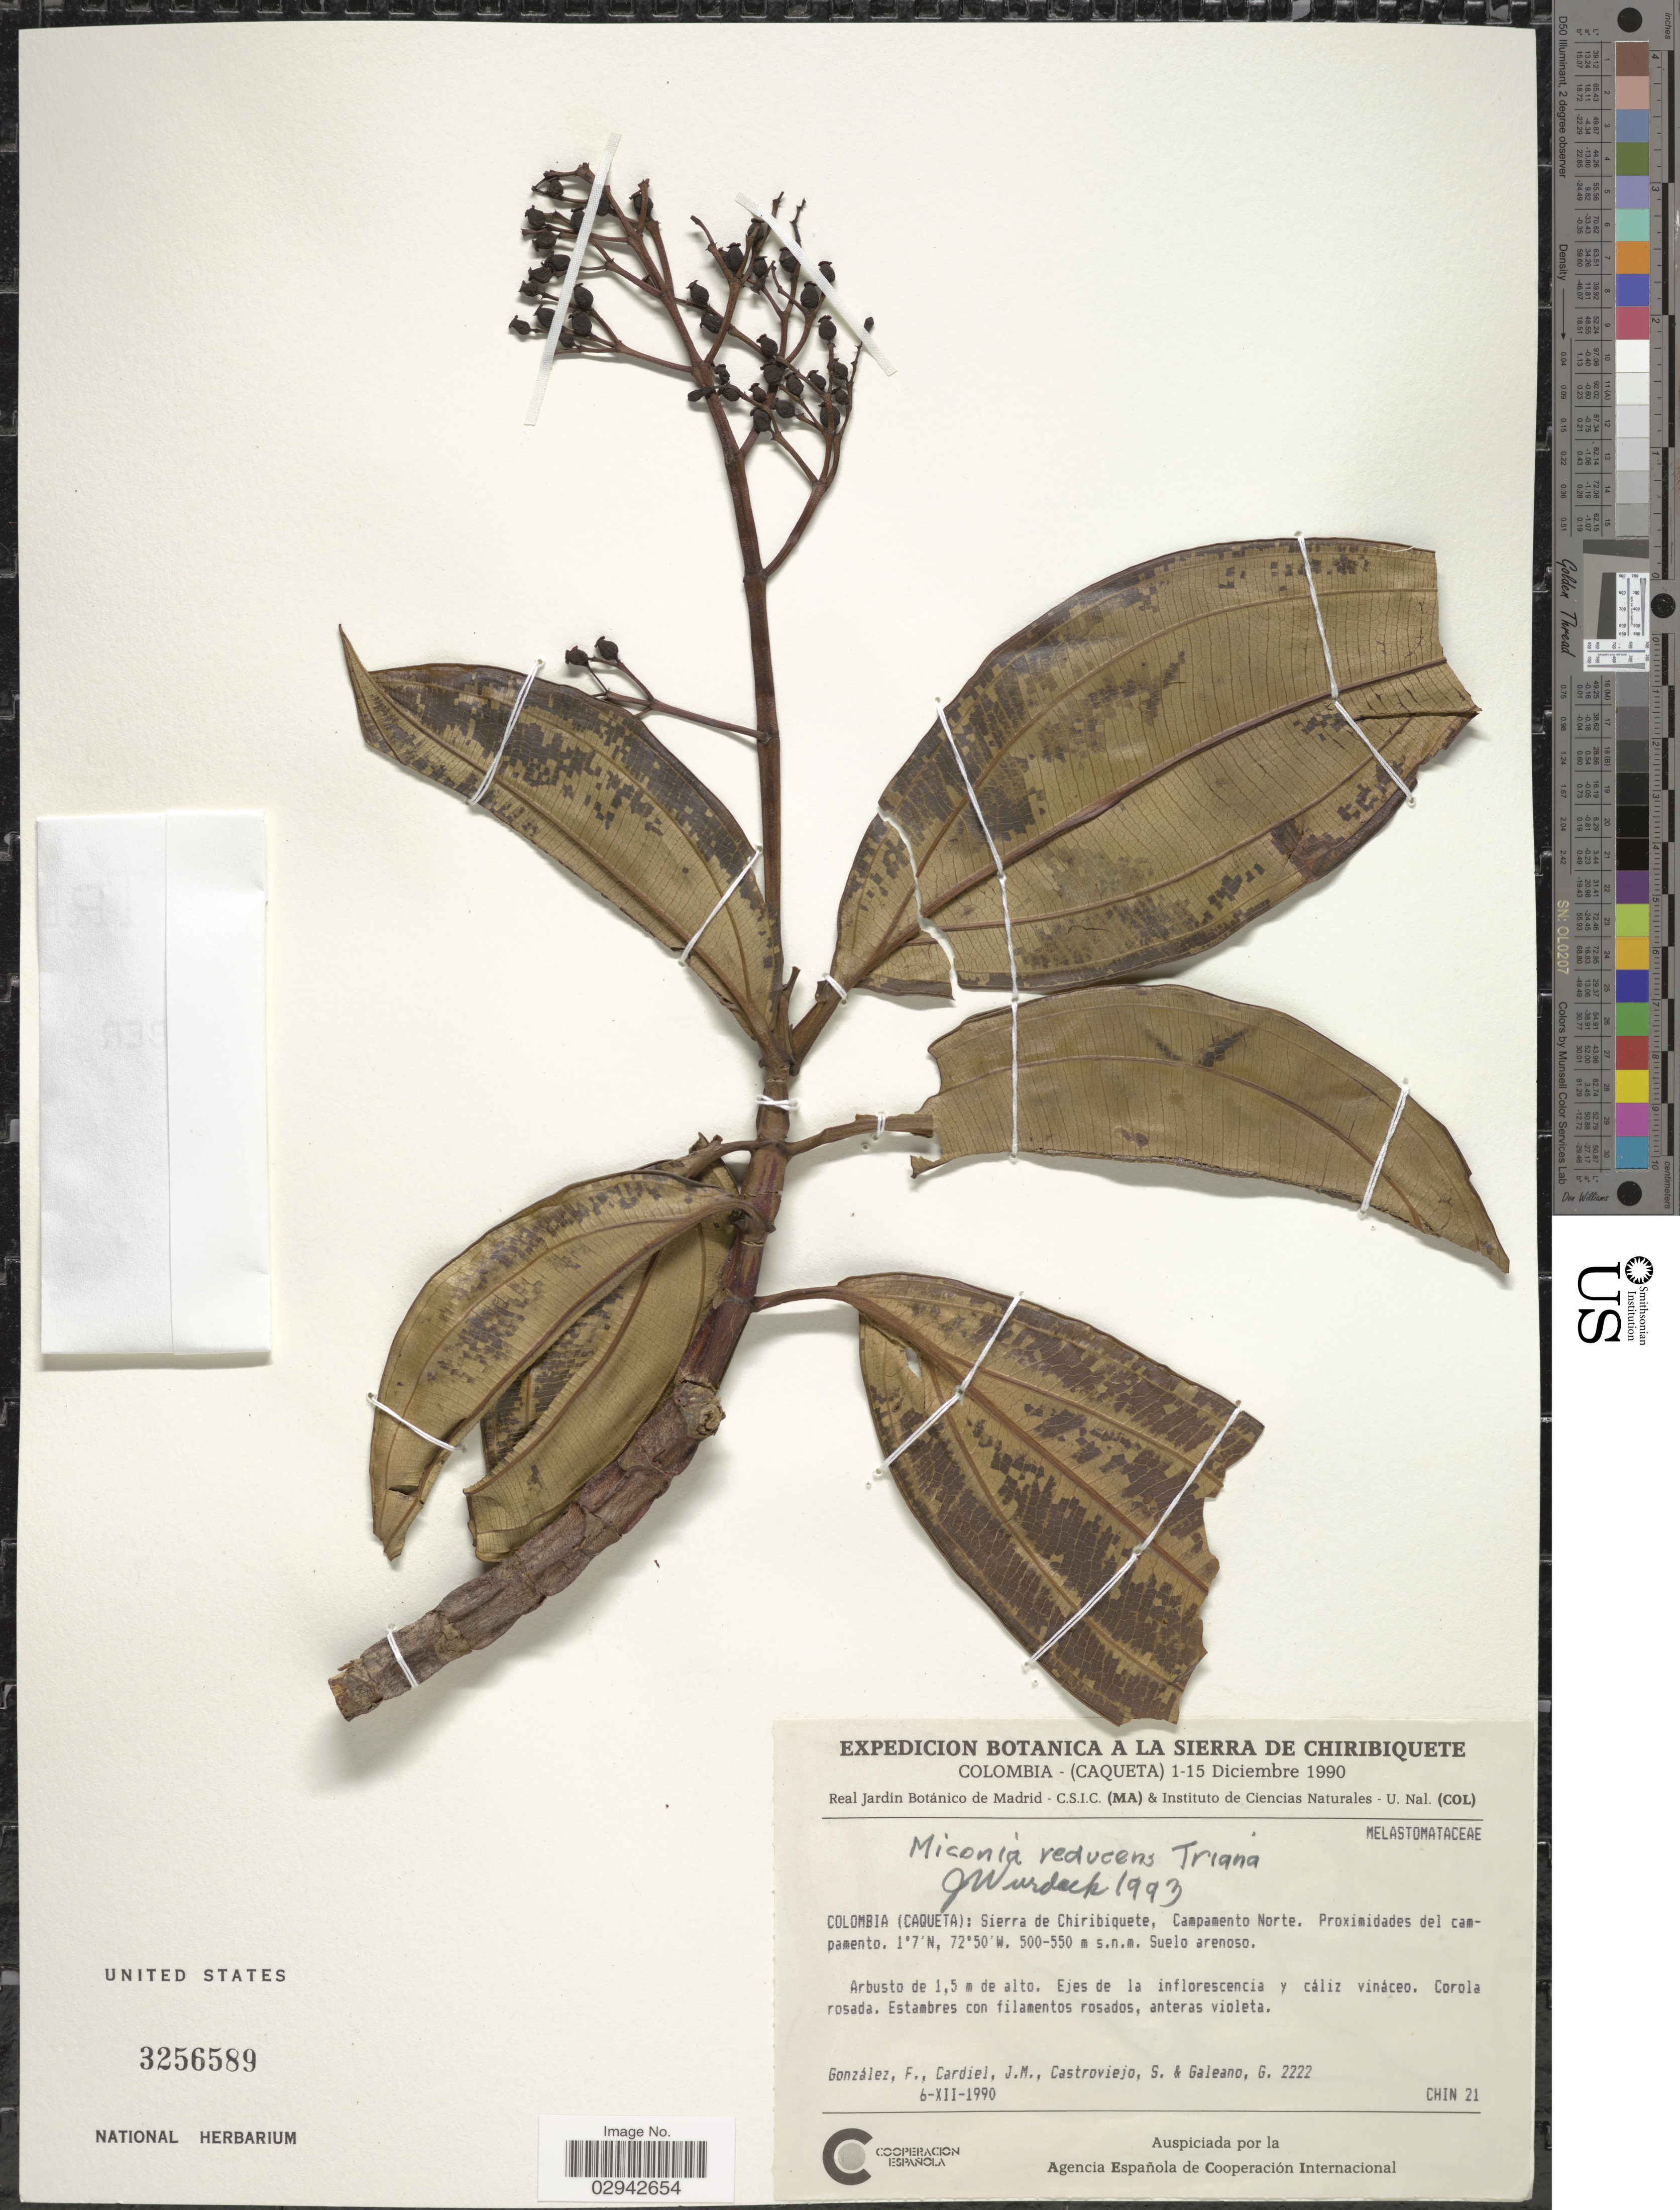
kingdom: Plantae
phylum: Tracheophyta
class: Magnoliopsida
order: Myrtales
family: Melastomataceae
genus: Miconia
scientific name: Miconia reducens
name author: Triana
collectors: F. González, J. Cardiel, S. Castroviejo & G. Galeano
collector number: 2222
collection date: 1990-12-06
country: Colombia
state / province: Caquetá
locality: Sierra de Chiribiquete, Campamento Norte.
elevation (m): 500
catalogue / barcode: US 3256589